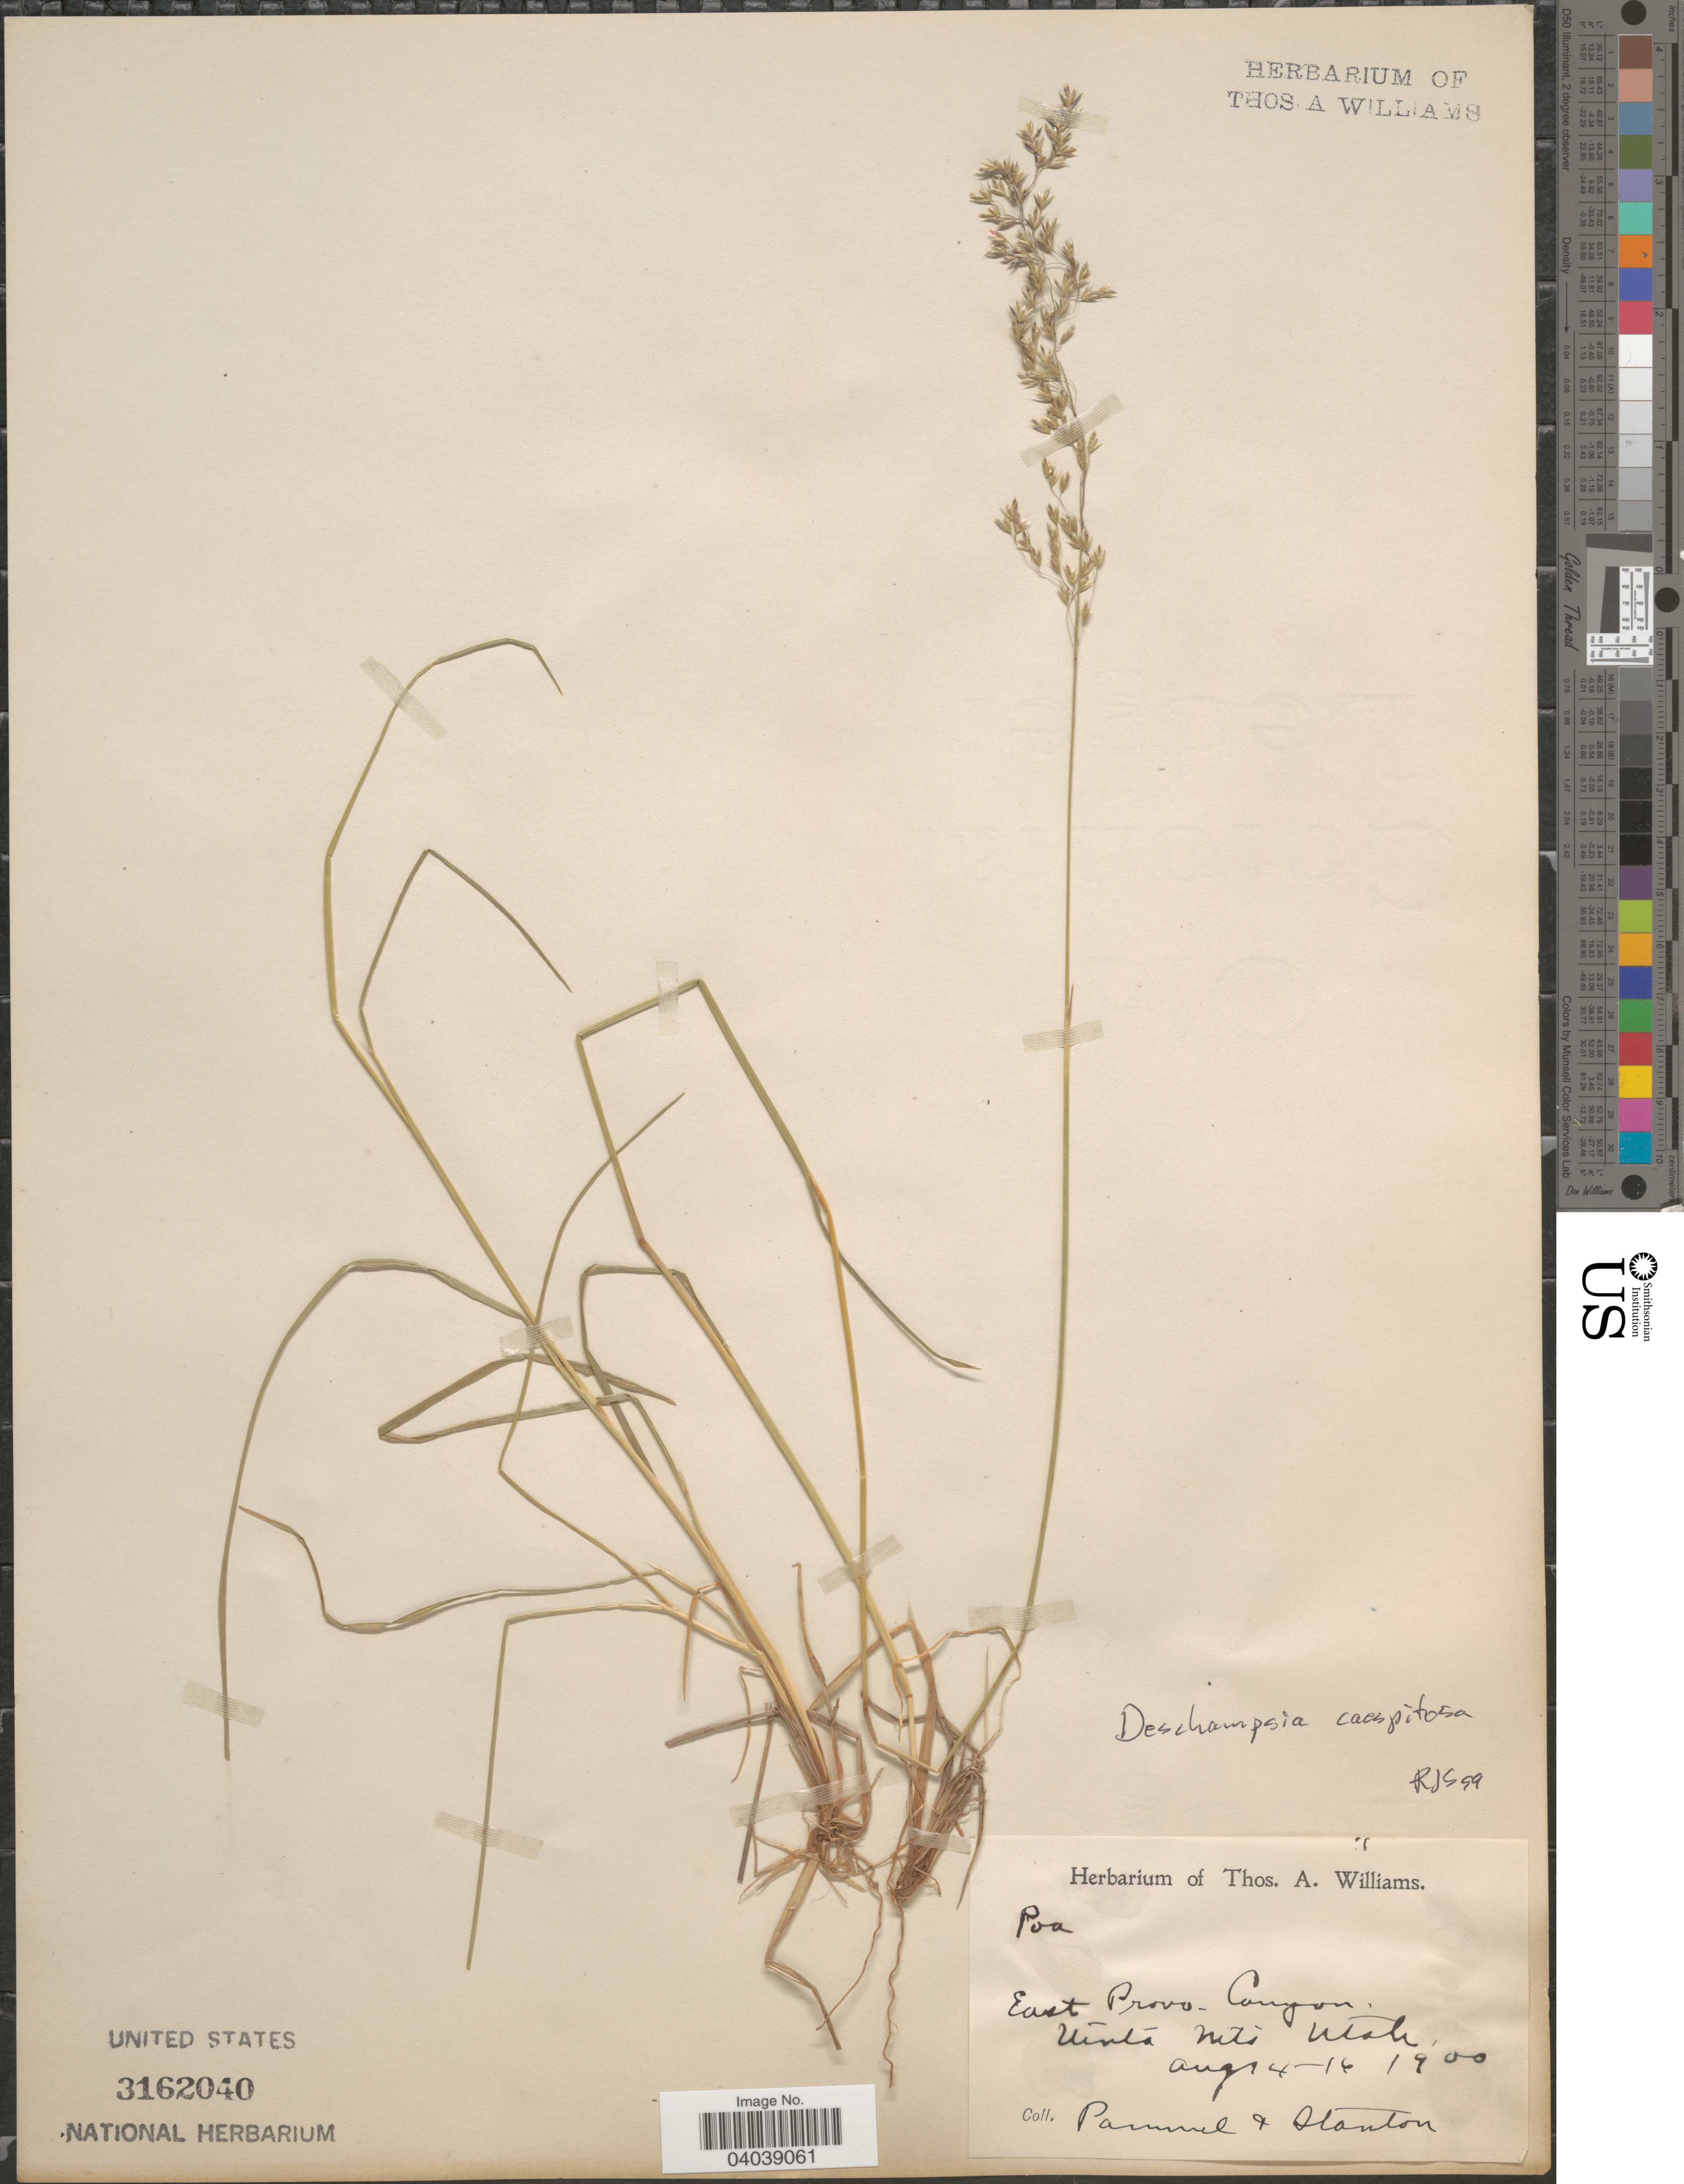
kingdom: Plantae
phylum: Tracheophyta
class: Liliopsida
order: Poales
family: Poaceae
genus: Deschampsia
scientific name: Deschampsia cespitosa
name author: (L.) P. Beauv.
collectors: -. Pammel & E. M. Stanton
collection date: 1900-08-04/1900-08-16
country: United States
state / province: Utah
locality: East Provo - Canyon. Uinta Mts.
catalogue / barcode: US 3162040